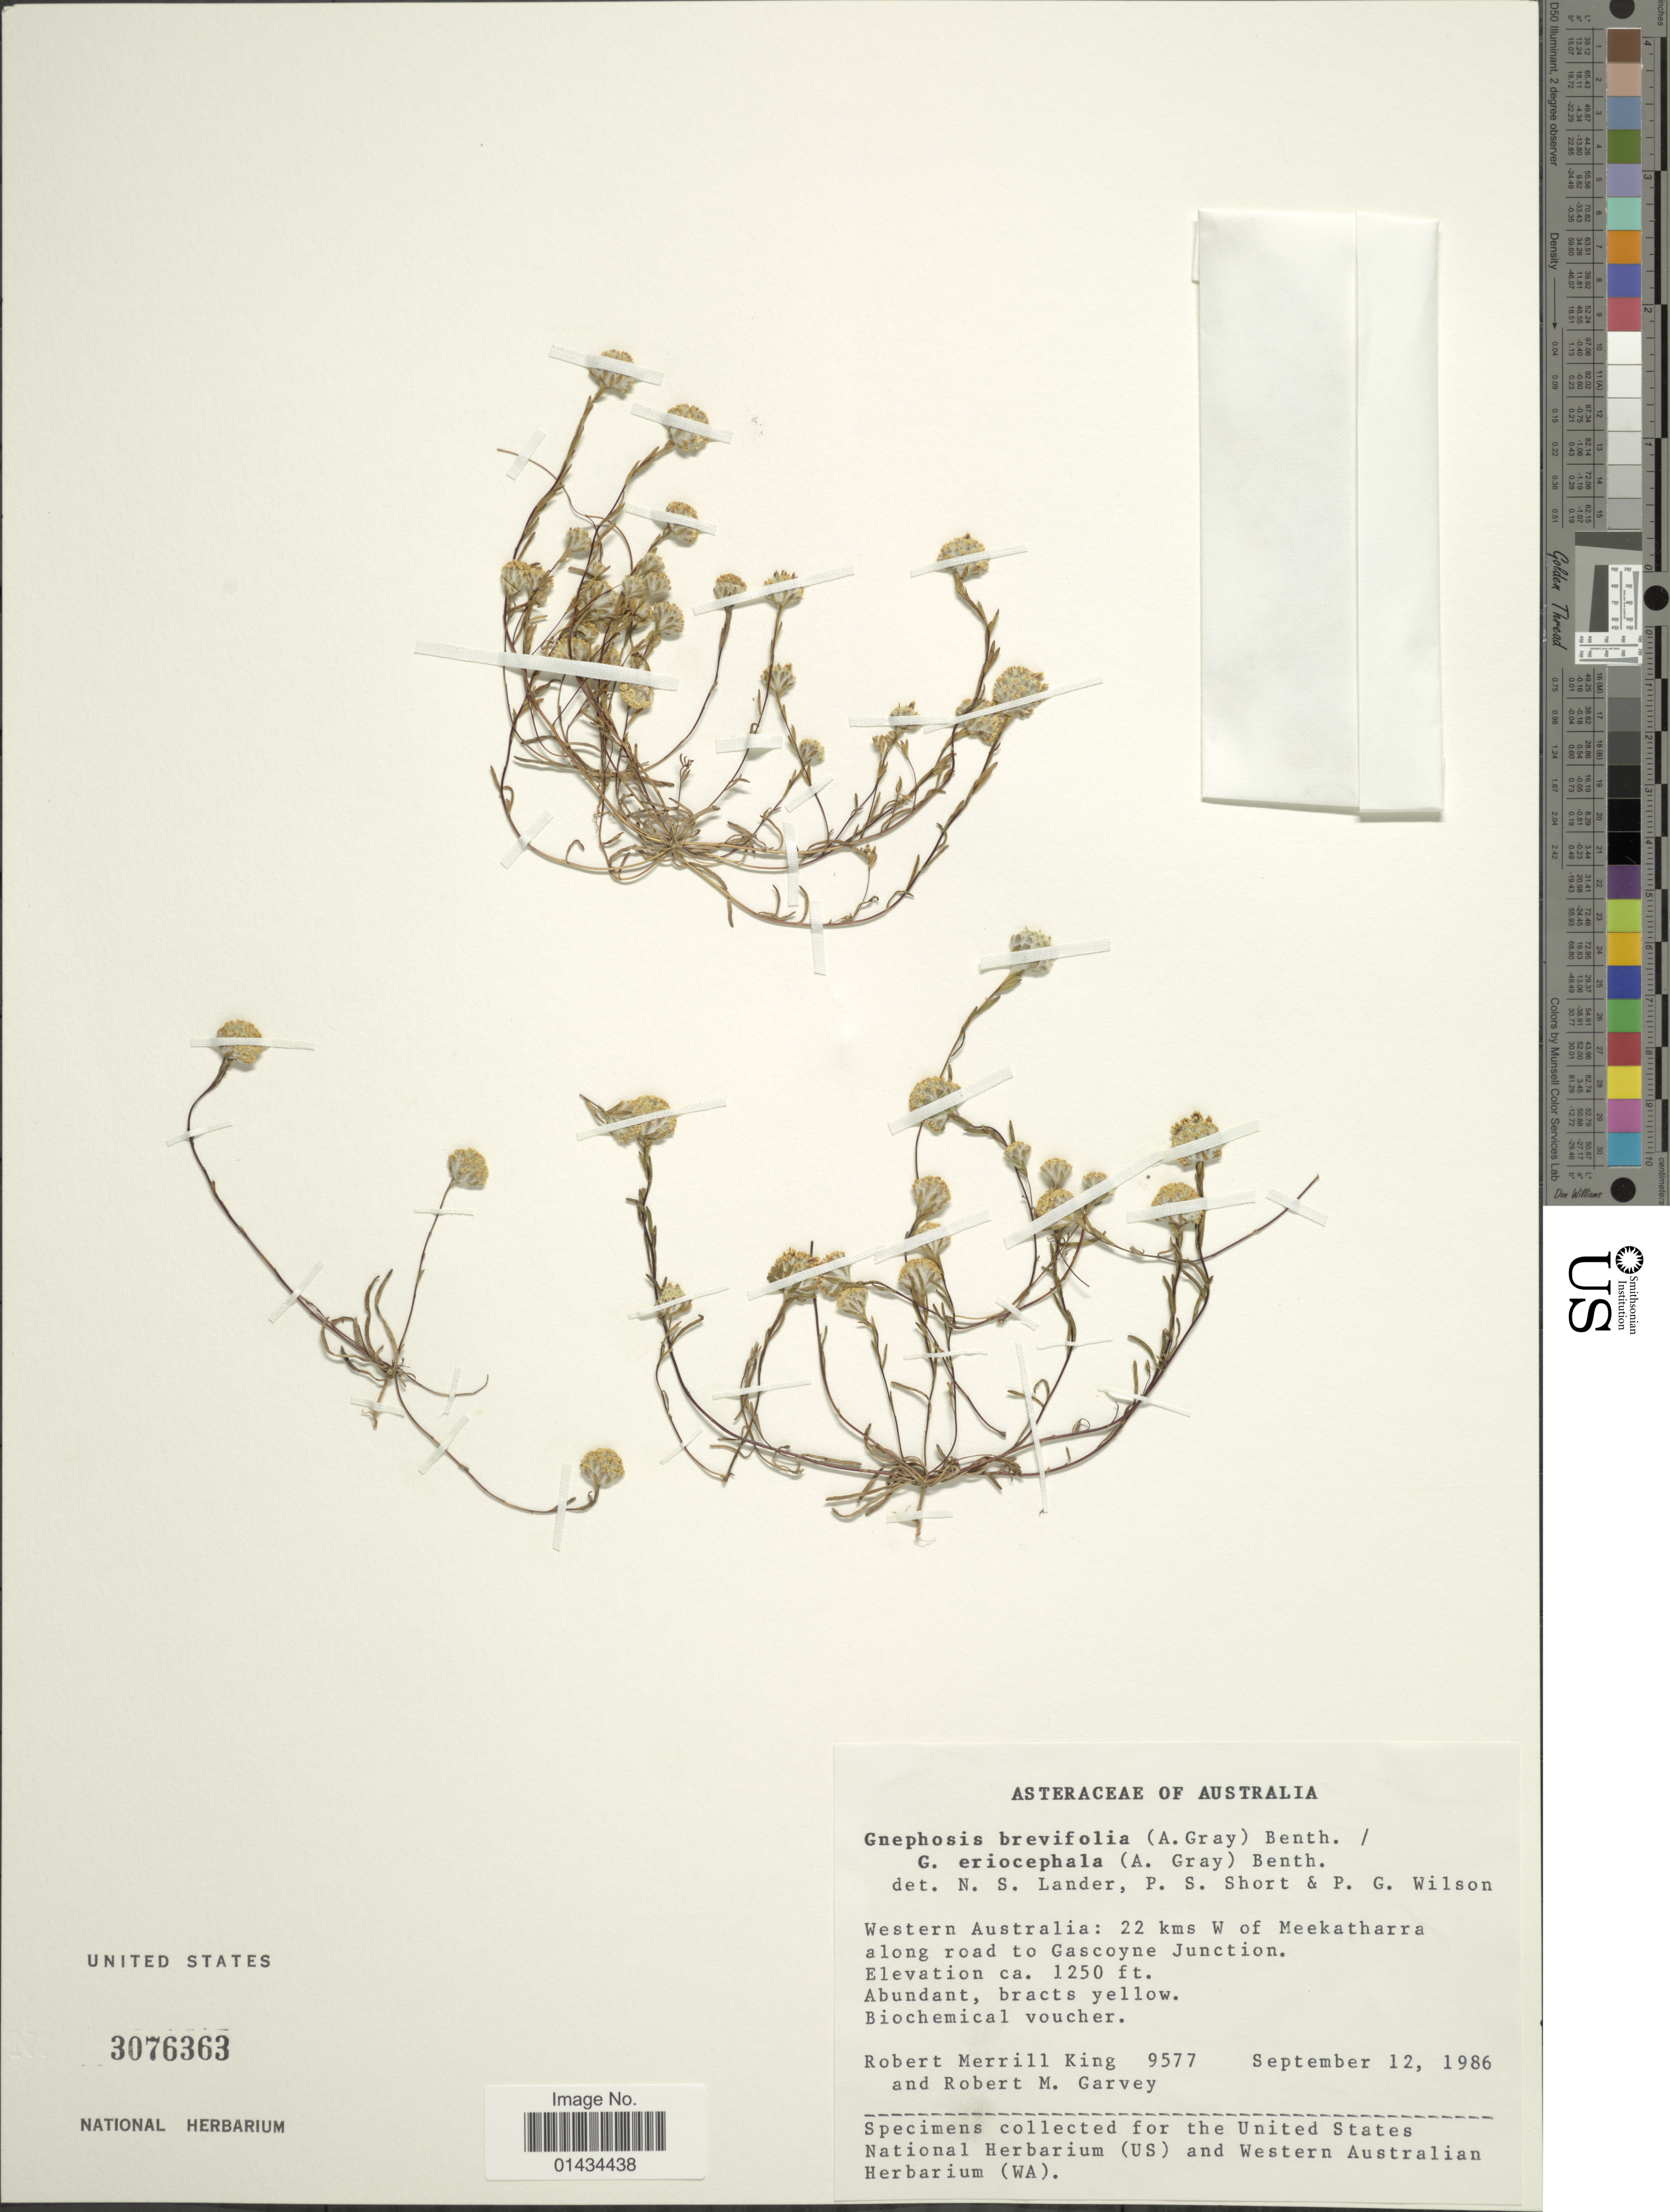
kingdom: Plantae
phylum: Tracheophyta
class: Magnoliopsida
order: Asterales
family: Asteraceae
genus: Gnephosis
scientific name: Gnephosis brevifolia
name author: (A. Gray) Benth.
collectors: R. M. King & R. Garvey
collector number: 9577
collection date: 1986-09-12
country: Australia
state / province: Western Australia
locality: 22 kms W of Meekatharra along road to Gascoyne Junction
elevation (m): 381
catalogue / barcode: US 3076363